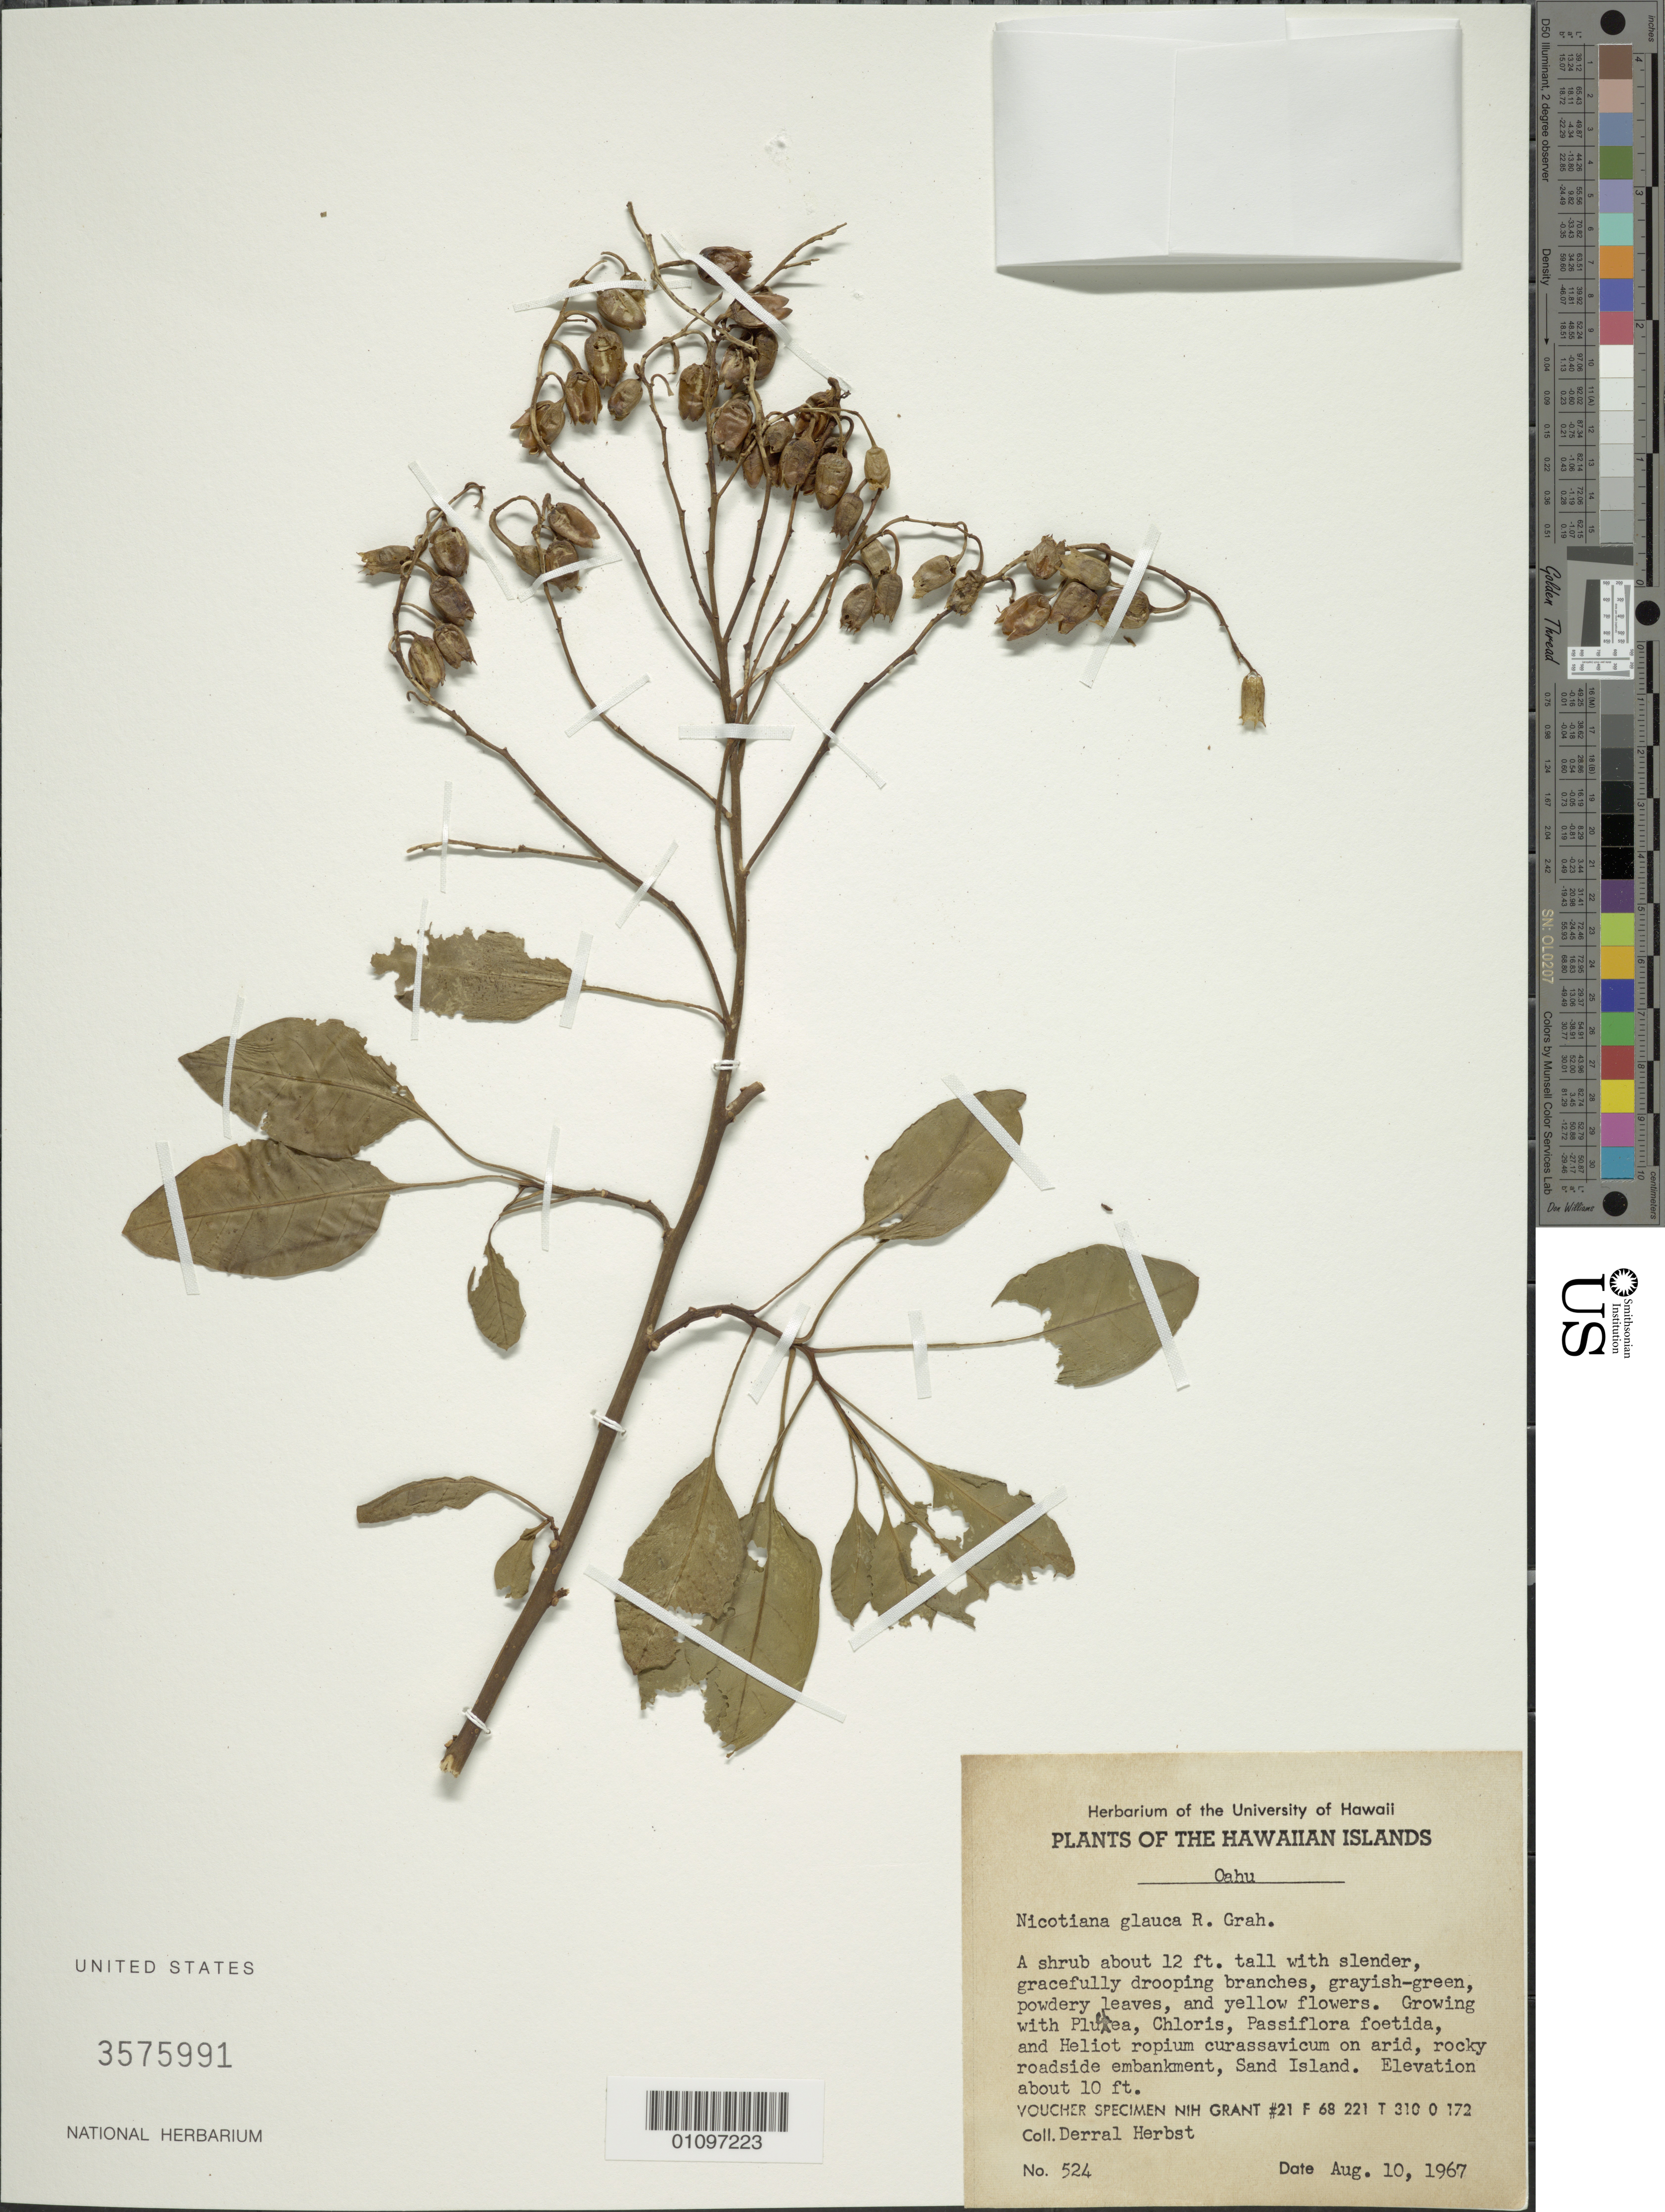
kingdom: Plantae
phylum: Tracheophyta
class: Magnoliopsida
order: Solanales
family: Solanaceae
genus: Nicotiana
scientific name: Nicotiana glauca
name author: Graham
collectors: D. R. Herbst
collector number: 5224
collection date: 1967-08-10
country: United States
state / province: Hawaii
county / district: Honolulu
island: Oahu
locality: Sand Island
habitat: arid, rocky roadside embankment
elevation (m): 3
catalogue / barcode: US 3575991